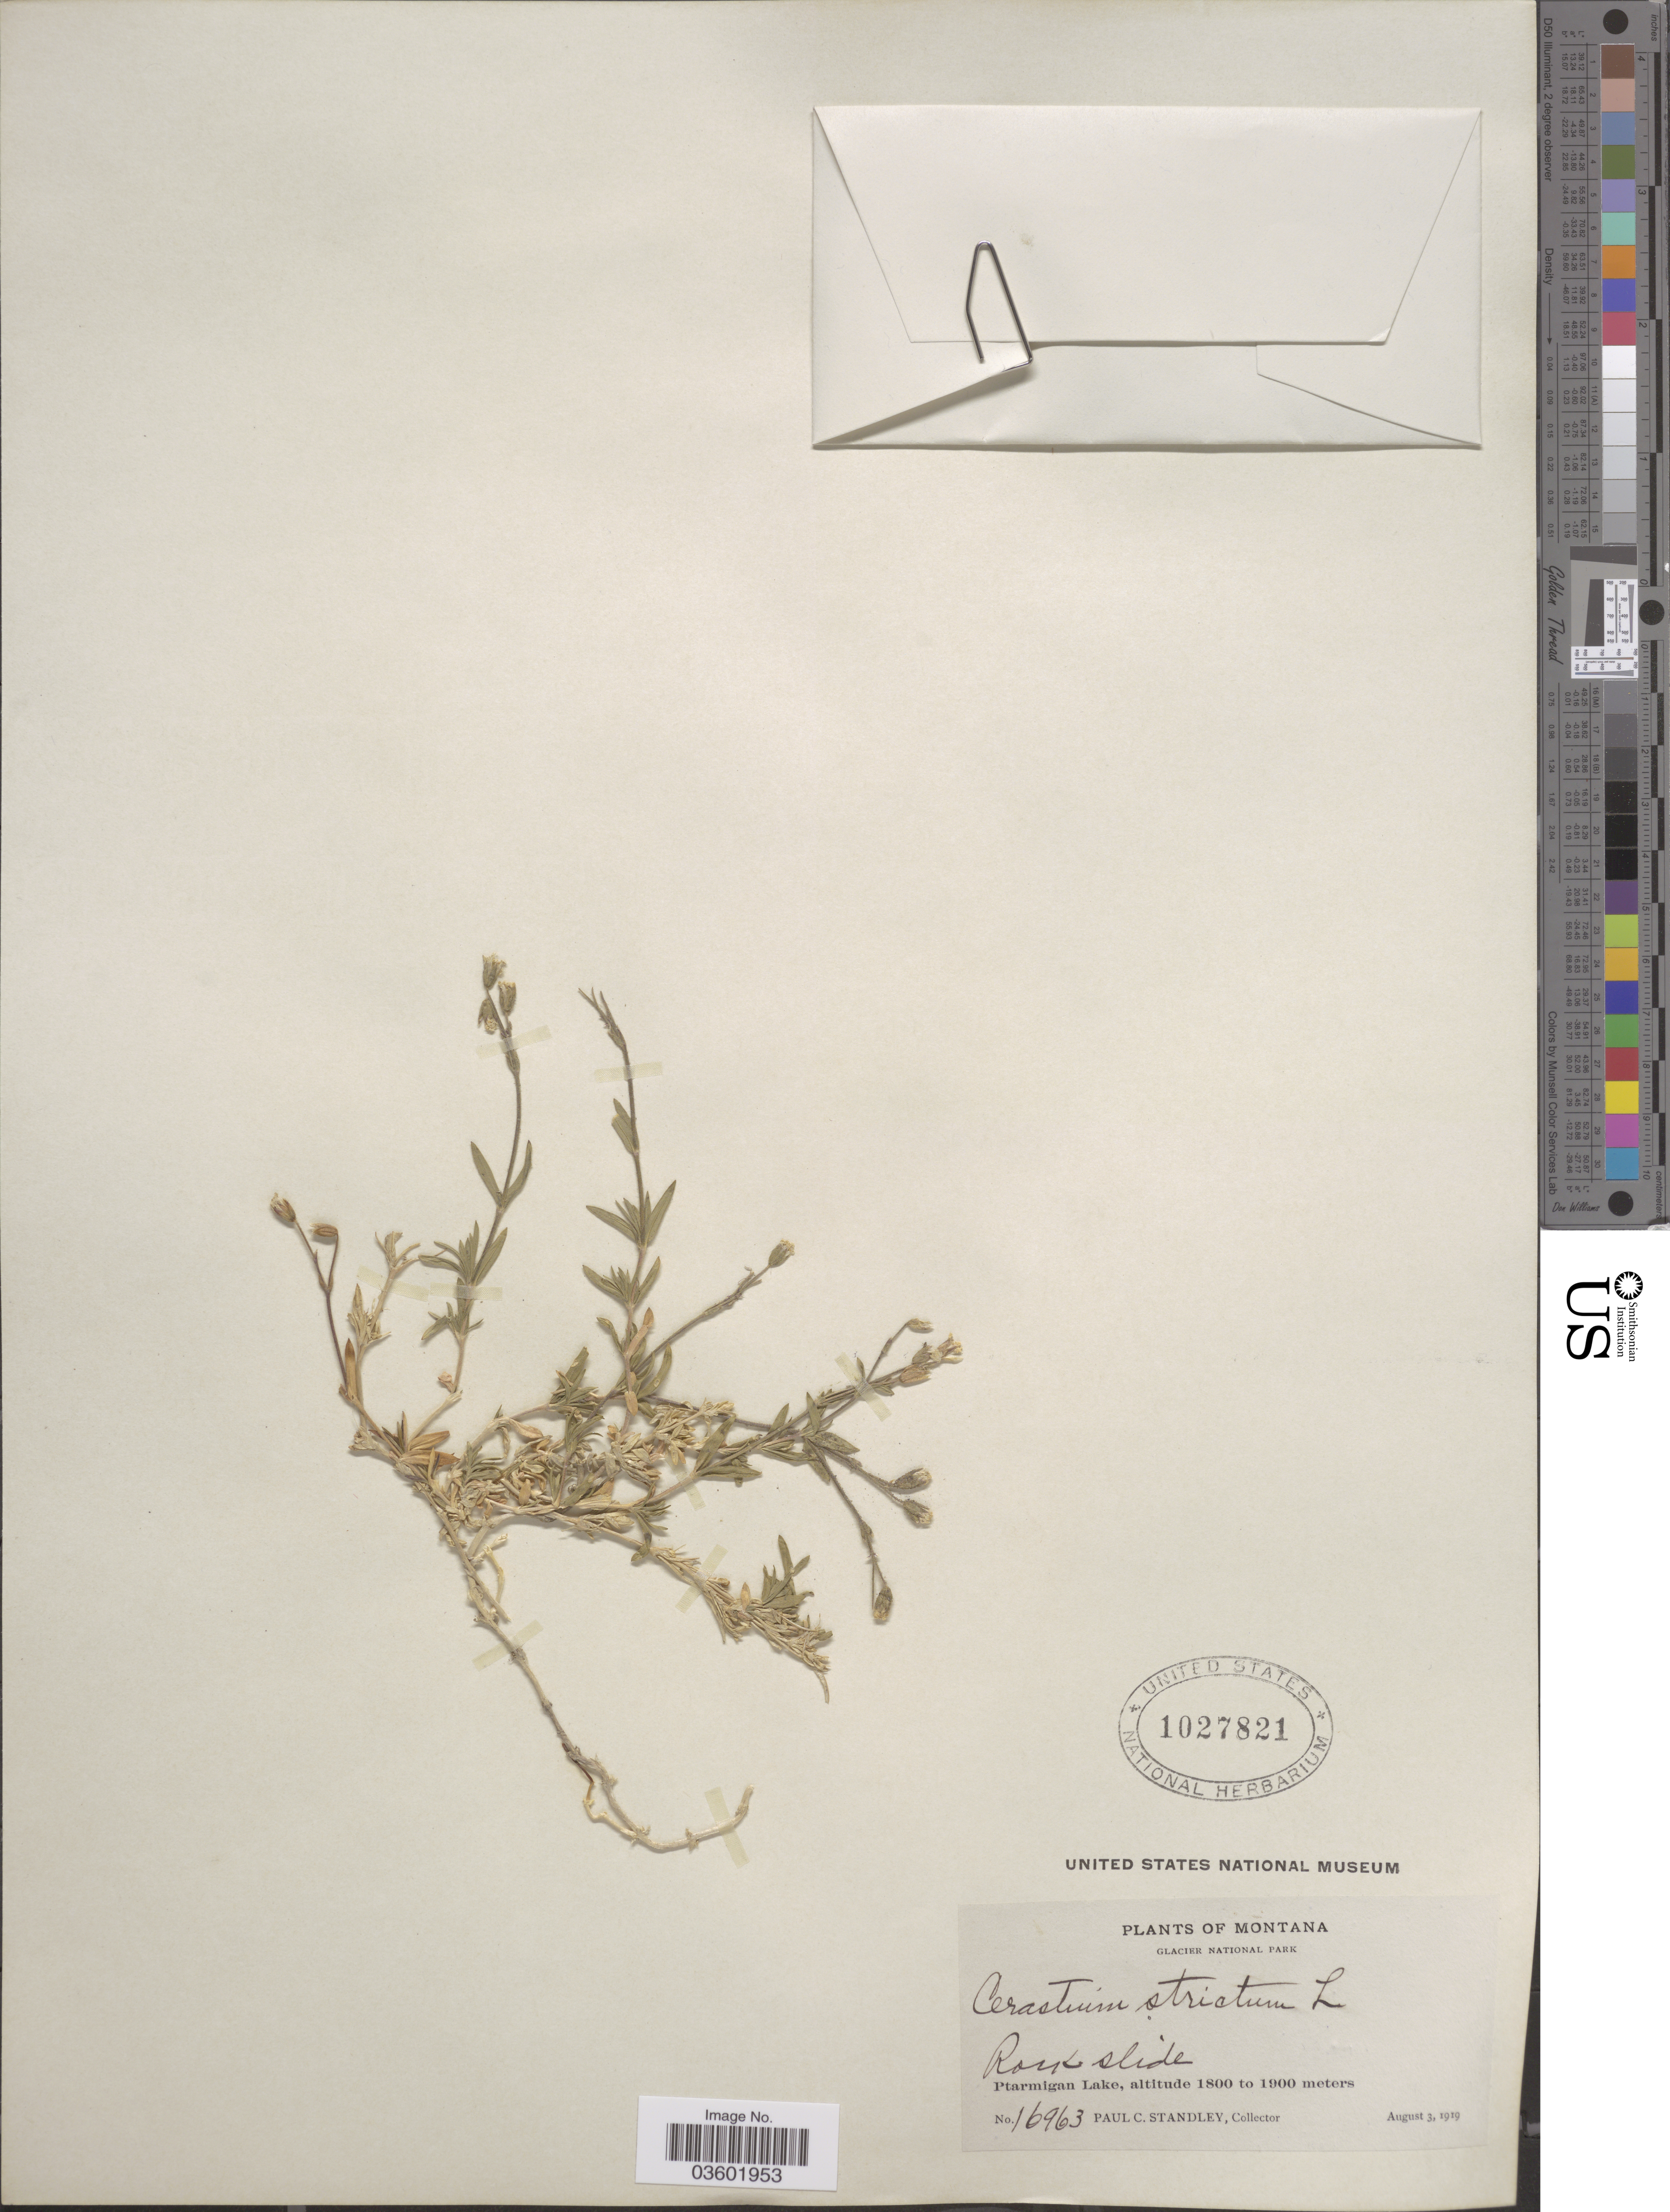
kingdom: Plantae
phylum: Tracheophyta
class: Magnoliopsida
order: Caryophyllales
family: Caryophyllaceae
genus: Cerastium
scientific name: Cerastium strictum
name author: L.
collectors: P. C. Standley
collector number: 16963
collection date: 1919-08-03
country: United States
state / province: Montana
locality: Glacier National Park. Ptarmigan Lake.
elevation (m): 1800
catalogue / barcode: US 1027821